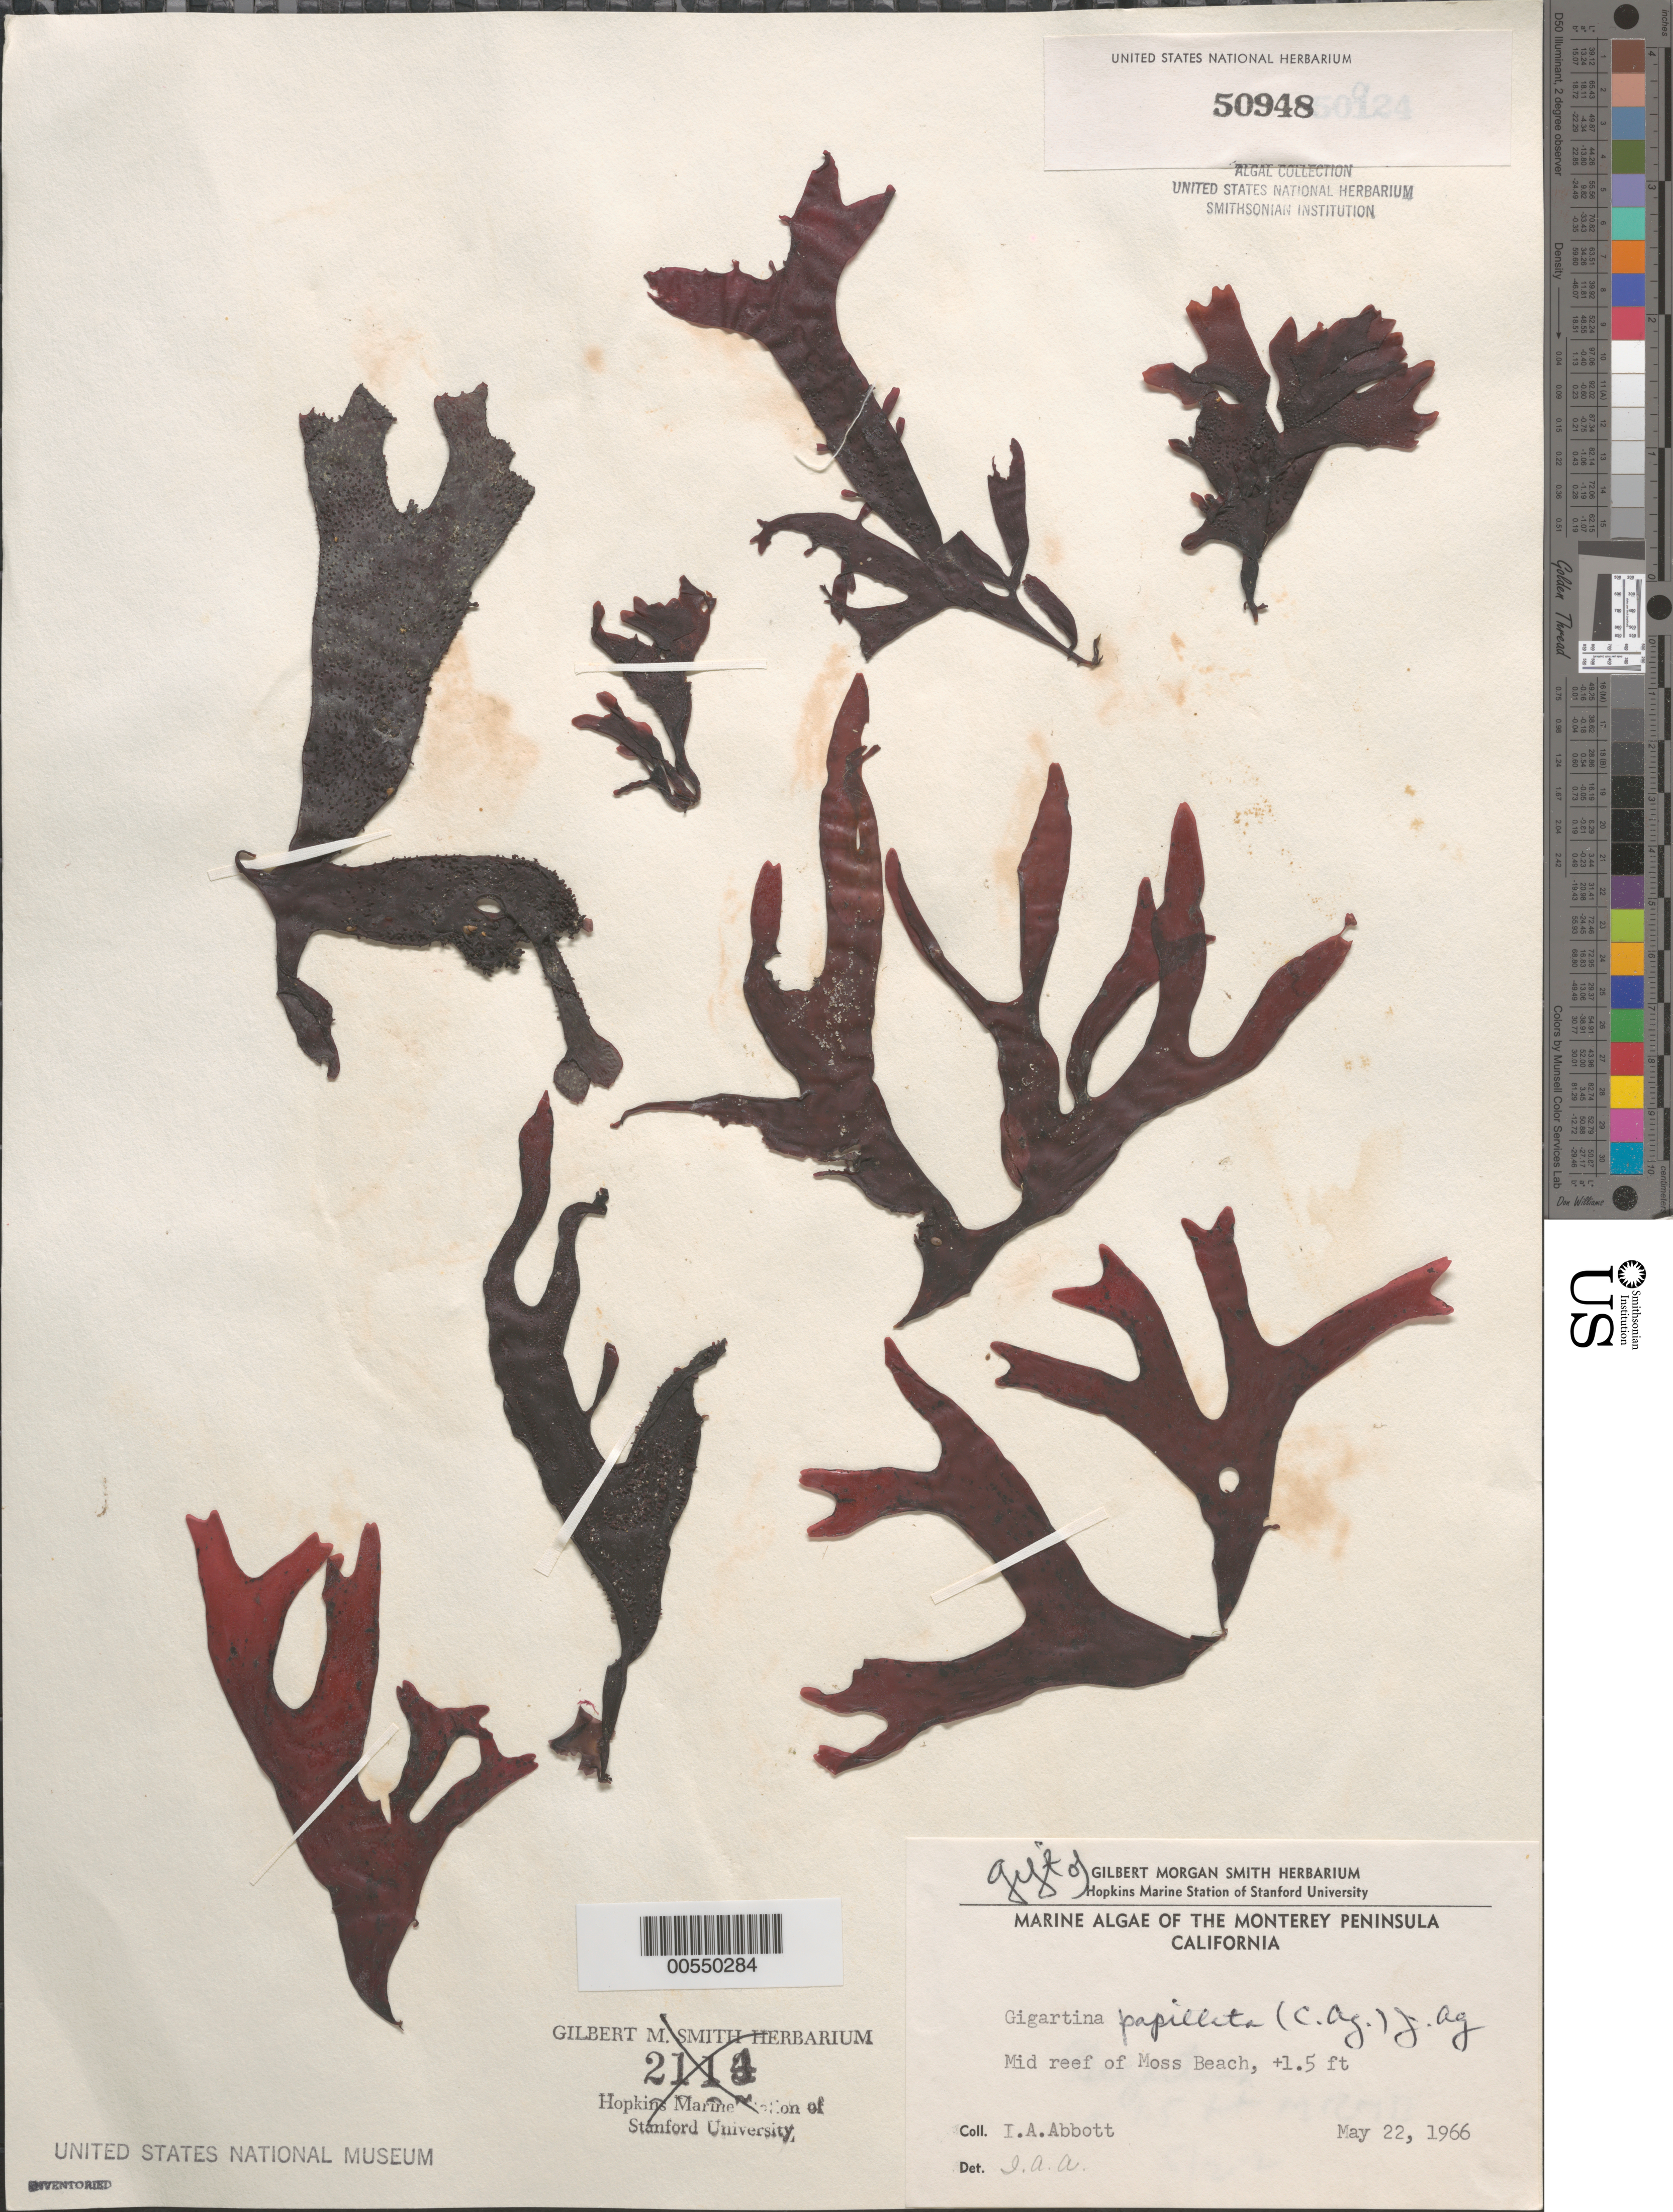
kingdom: Plantae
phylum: Rhodophyta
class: Florideophyceae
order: Gigartinales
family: Phyllophoraceae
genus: Mastocarpus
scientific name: Mastocarpus papillatus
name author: (C. Agardh) Kütz.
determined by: Algae name updating Project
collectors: I. A. Abbott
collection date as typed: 22 May 1966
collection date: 1966-05-22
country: United States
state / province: California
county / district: Monterey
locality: Middle Reef of Moss Beach, Monterey Peninsula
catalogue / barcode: US 50948